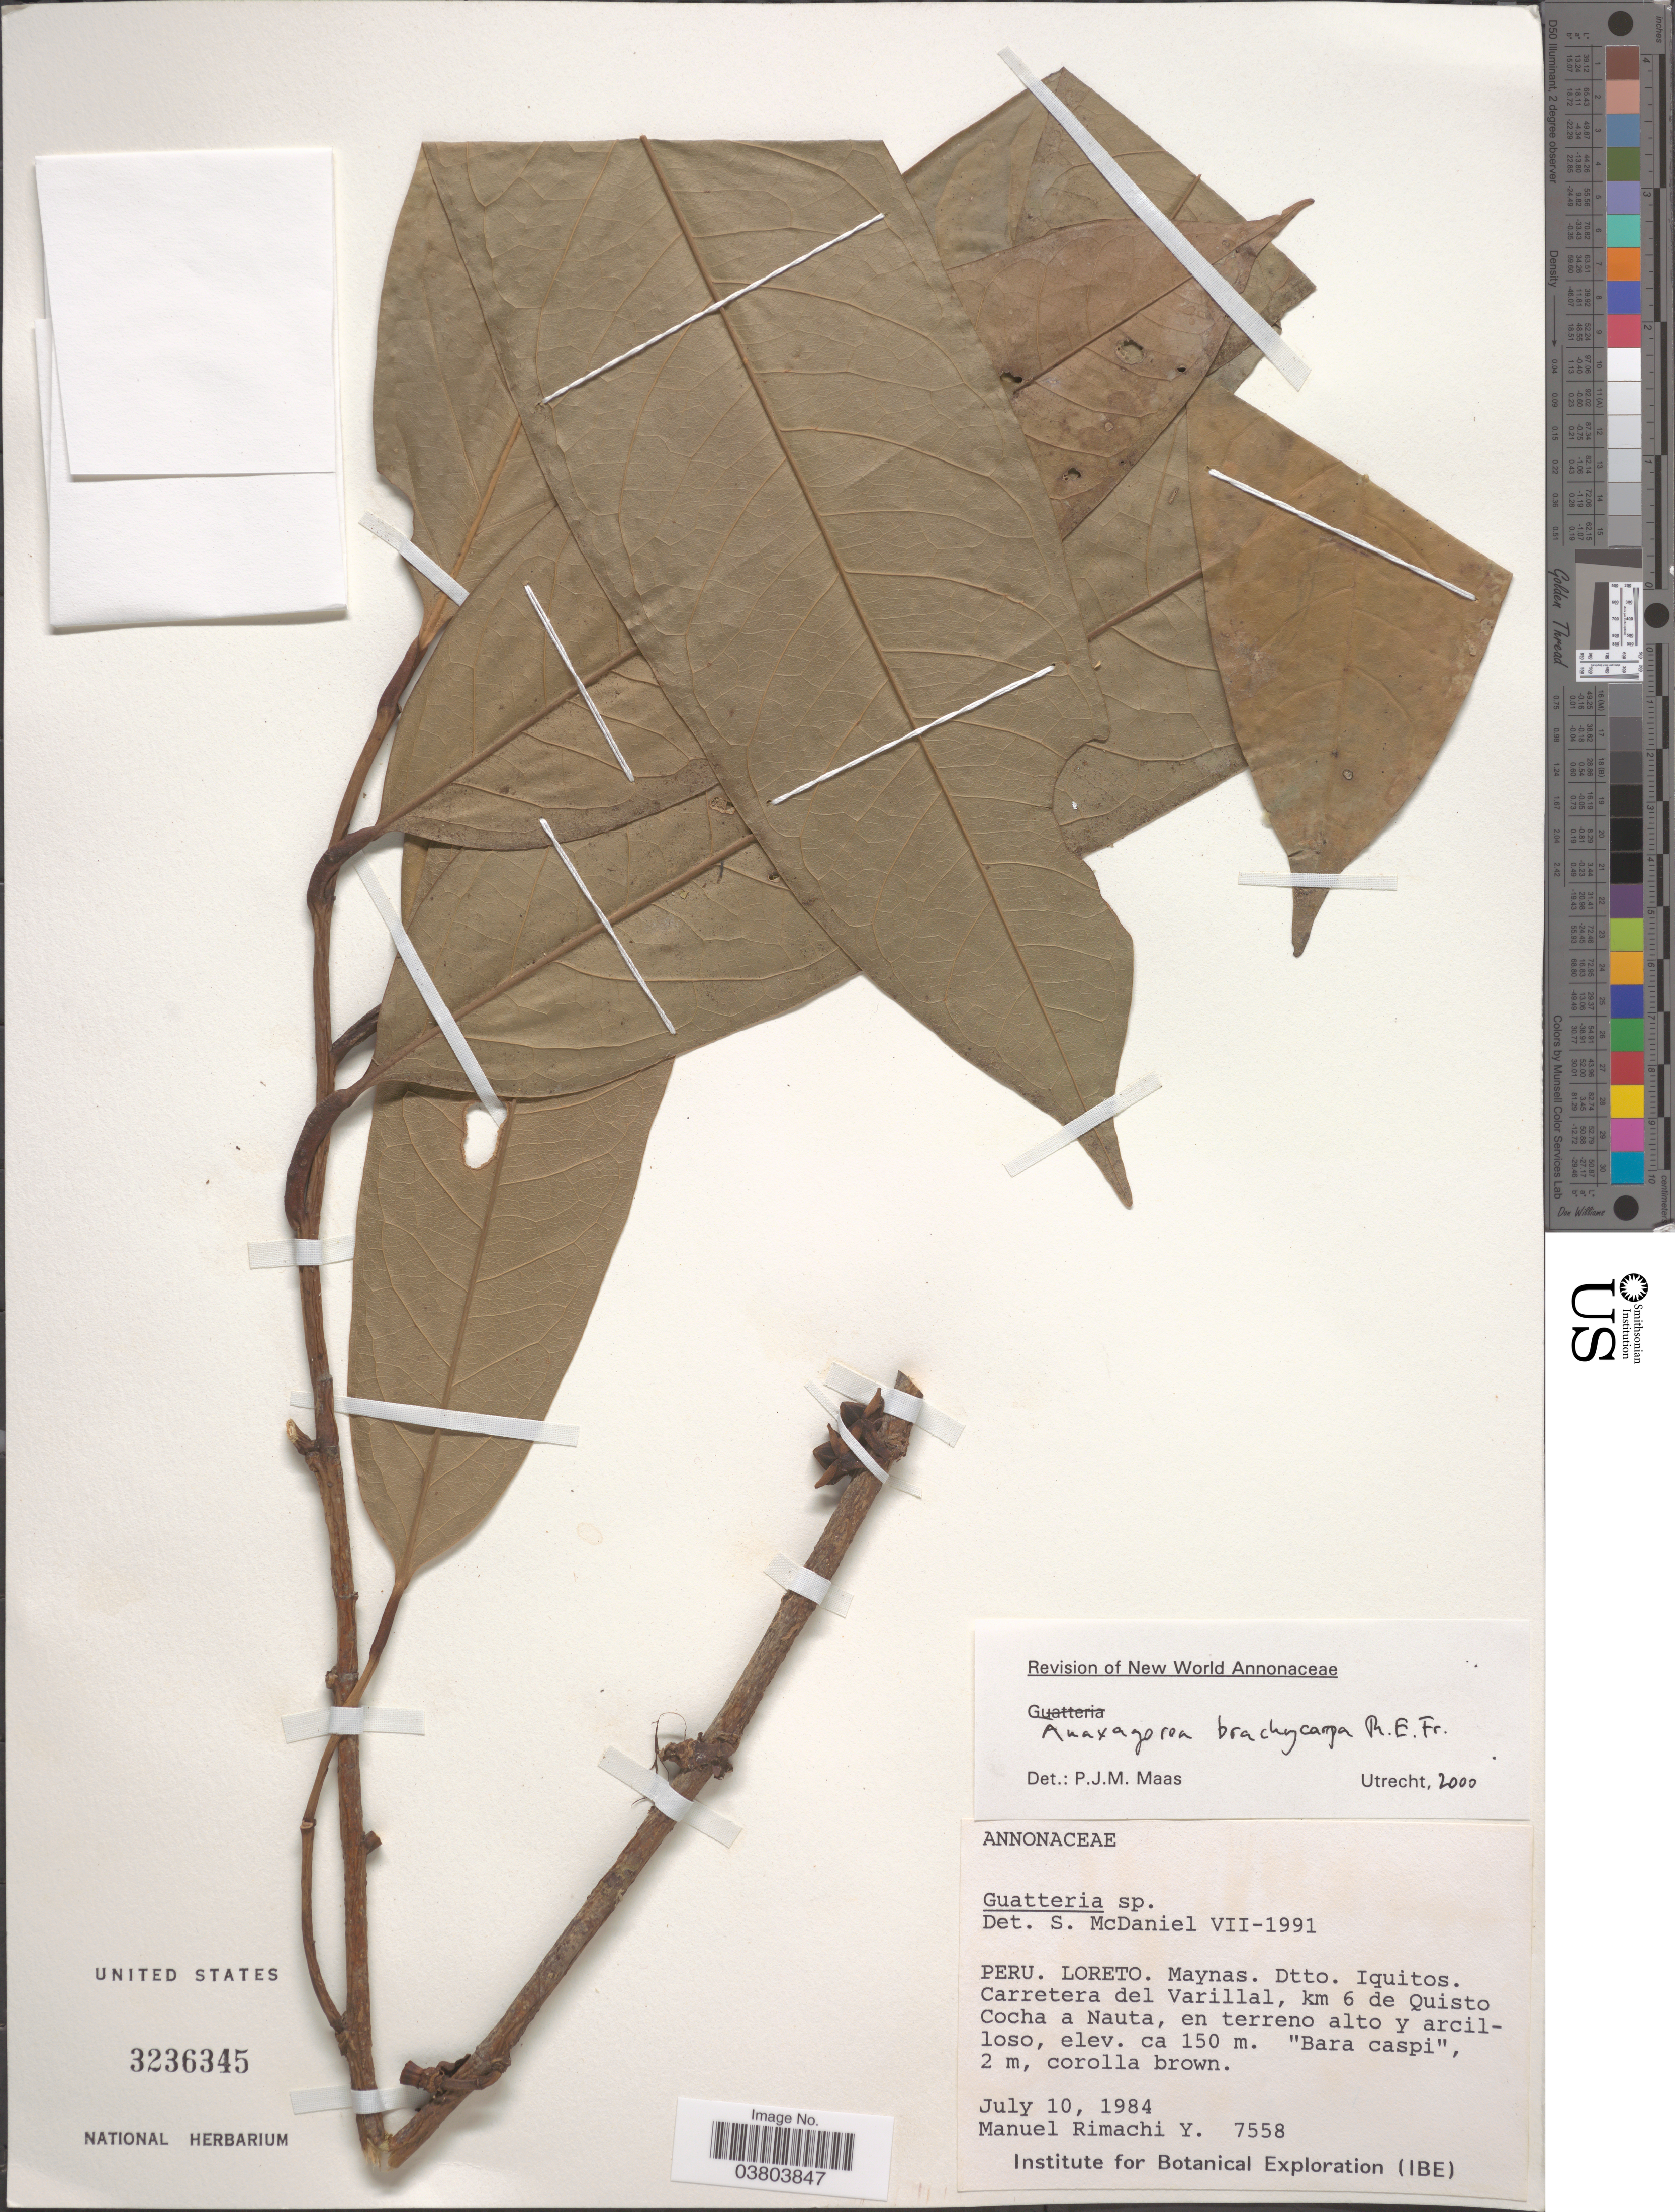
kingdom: Plantae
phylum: Tracheophyta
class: Magnoliopsida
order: Magnoliales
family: Annonaceae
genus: Anaxagorea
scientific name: Anaxagorea brachycarpa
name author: R.E. Fr.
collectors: M. Rimachi Y.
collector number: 7558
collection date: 1984-07-10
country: Peru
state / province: Loreto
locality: Maynas. Dtto. Iquitos. Carretera del Varillal, km 6 de Quisto Cocha a Nauta.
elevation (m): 150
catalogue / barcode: US 3236345